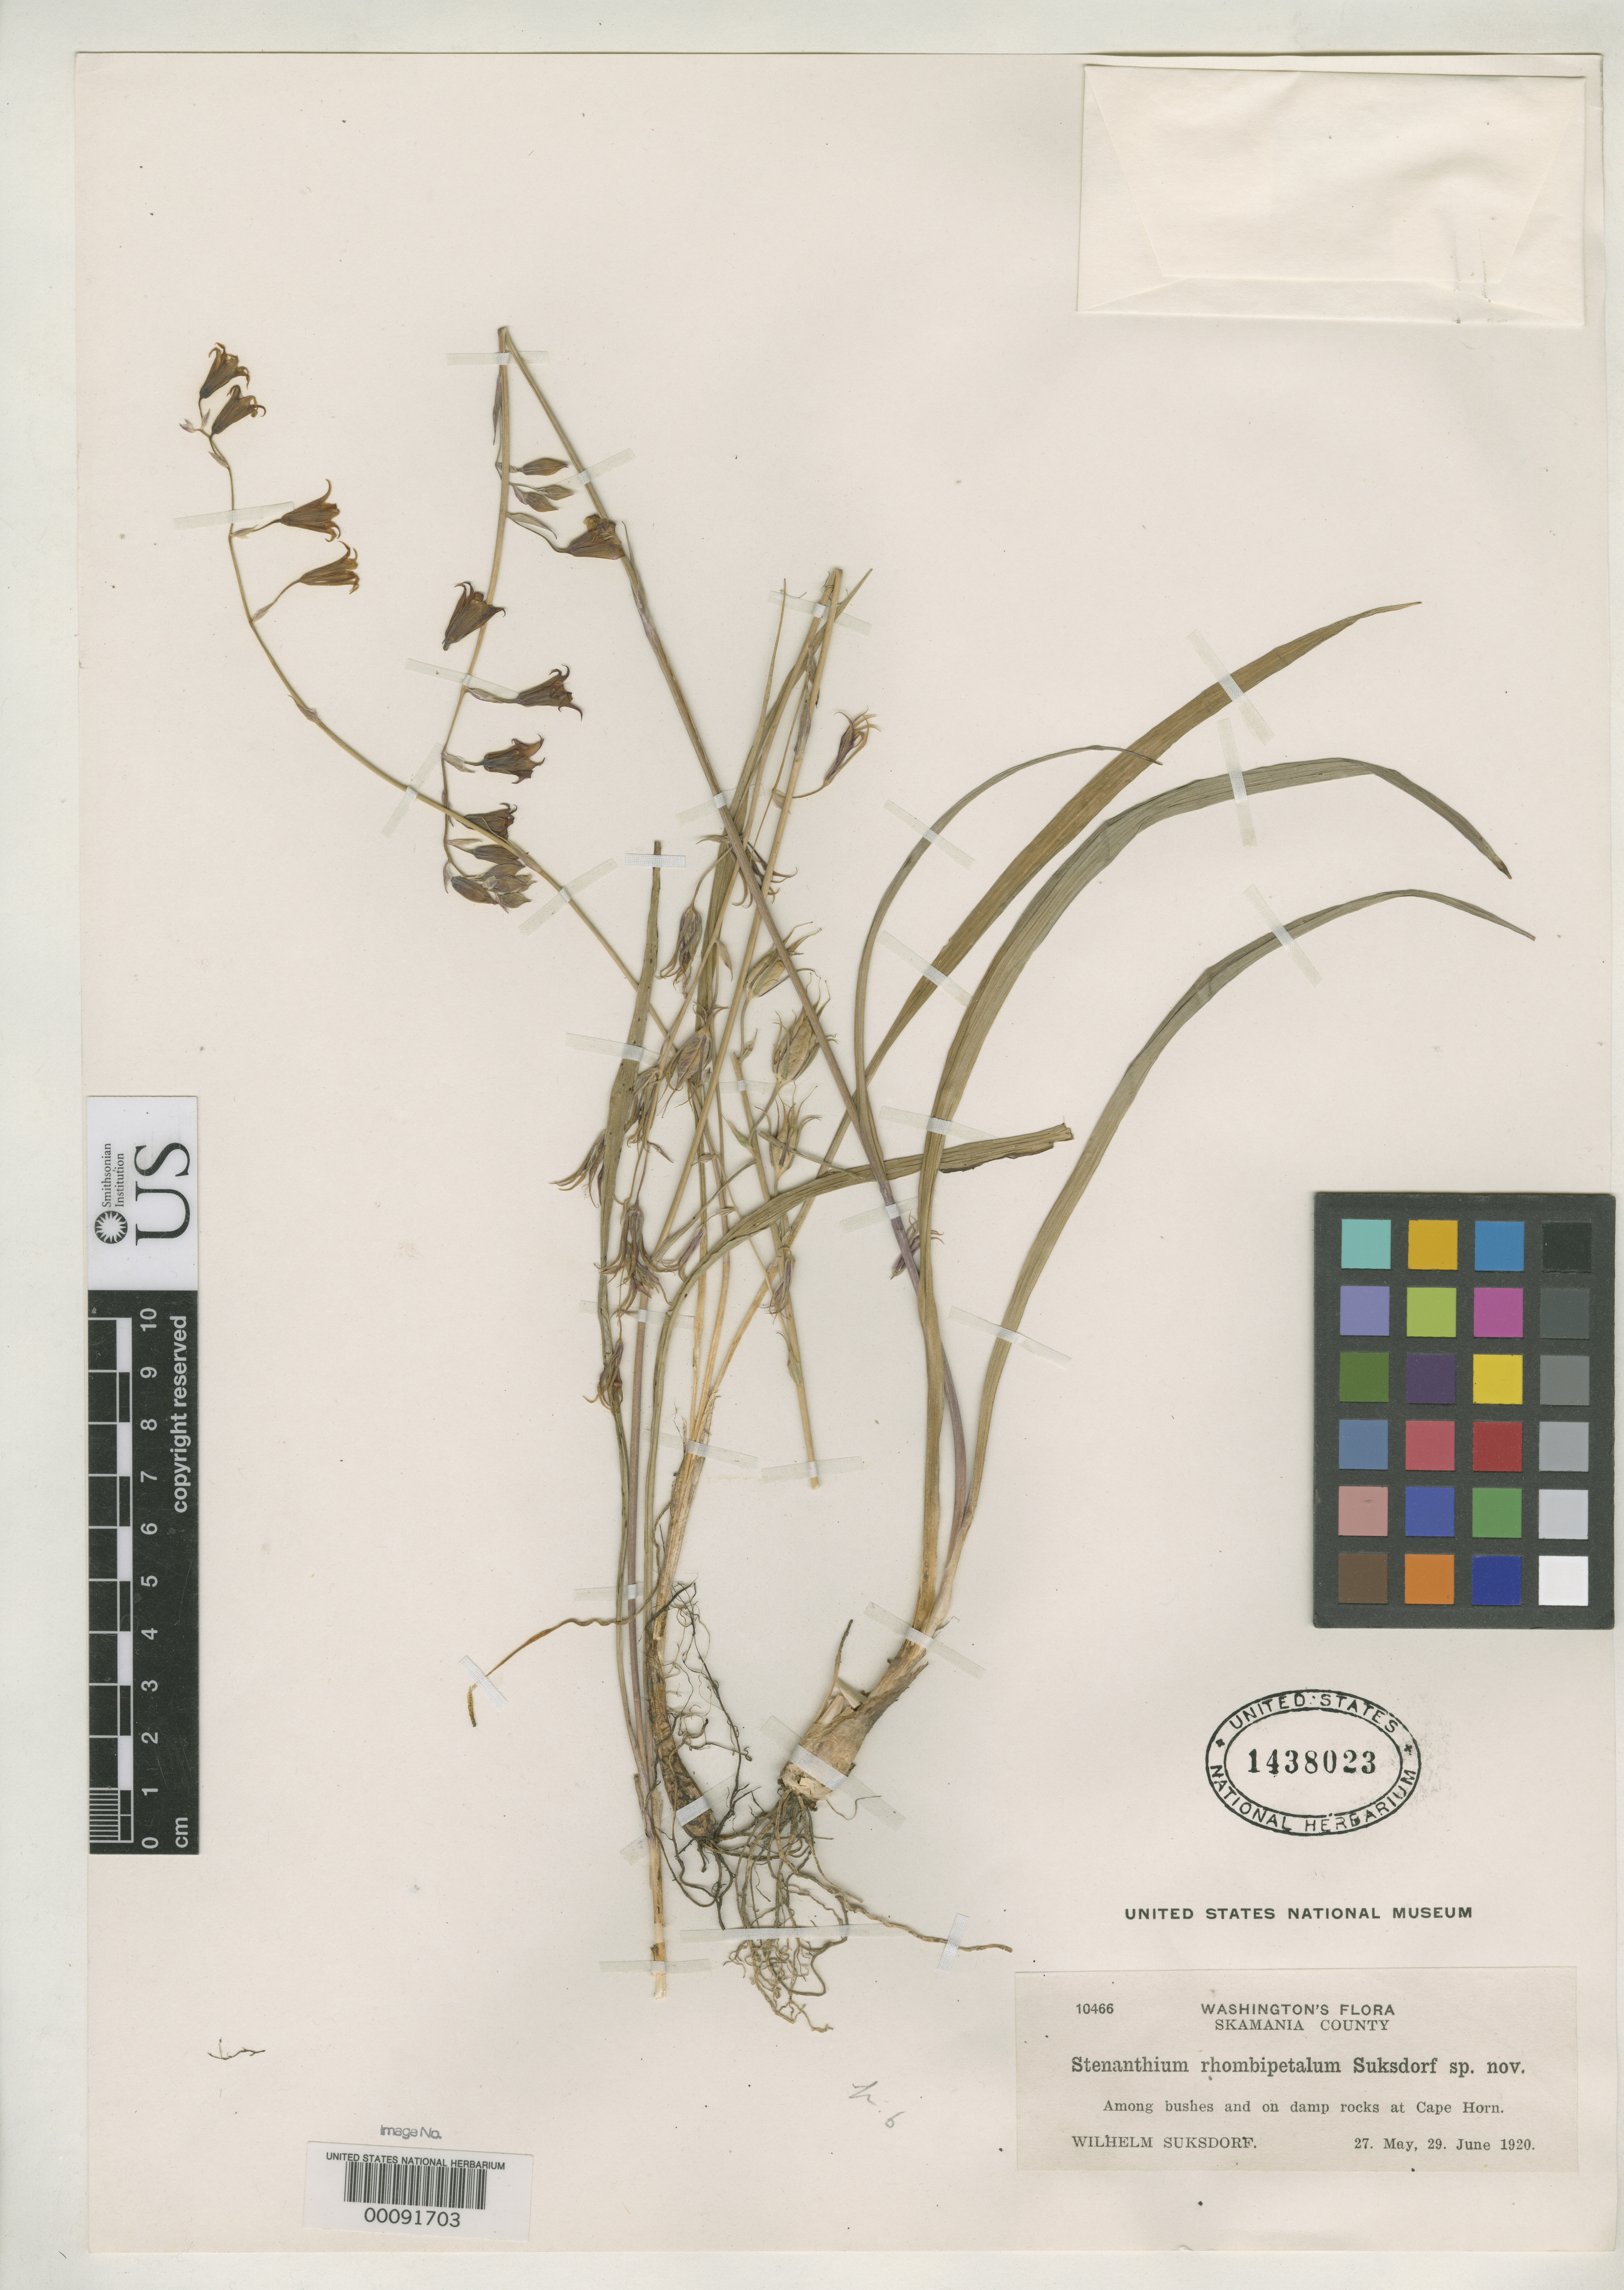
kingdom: Plantae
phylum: Tracheophyta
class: Liliopsida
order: Liliales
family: Melanthiaceae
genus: Stenanthium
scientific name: Stenanthium rhombipetalum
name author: Suksd.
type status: Isotype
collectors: W. N. Suksdorf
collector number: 10466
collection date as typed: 27 May 1920 to 29 Jan 1920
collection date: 1920-01-29/1920-05-27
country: United States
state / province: Washington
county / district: Skamania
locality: Cape Horn.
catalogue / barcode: US 1438023